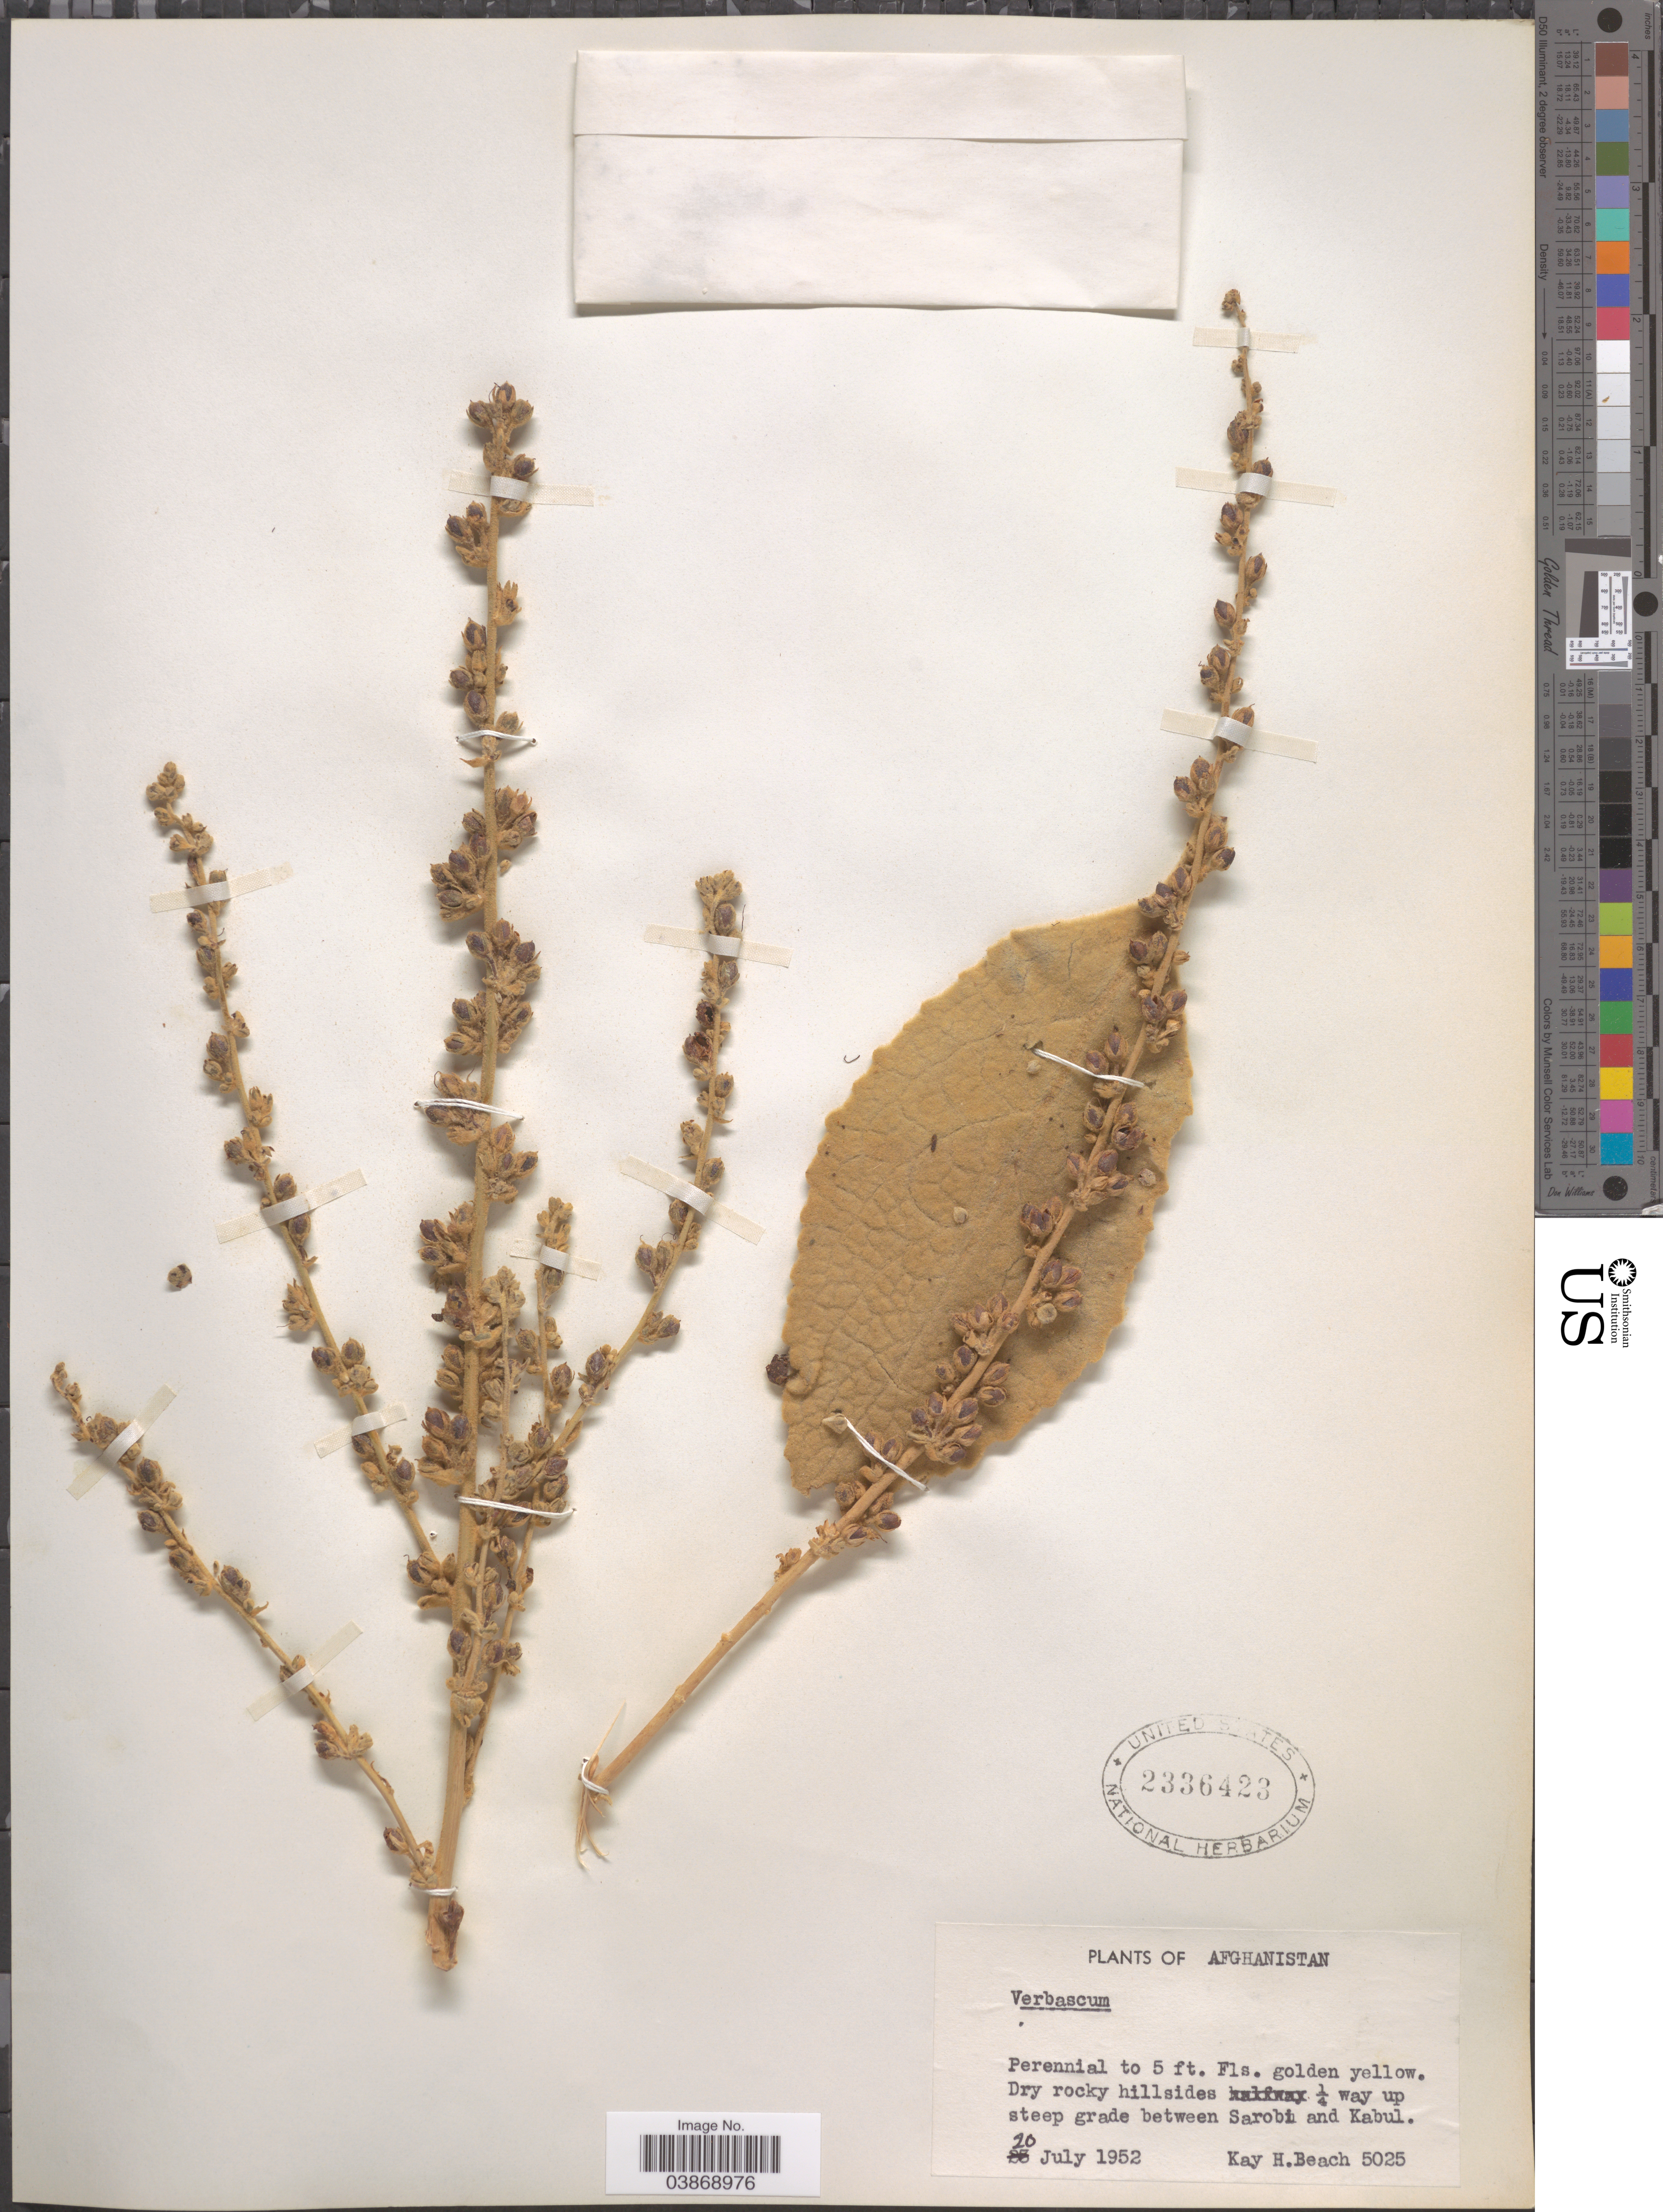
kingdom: Plantae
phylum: Tracheophyta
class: Magnoliopsida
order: Lamiales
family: Scrophulariaceae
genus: Verbascum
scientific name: Verbascum sp.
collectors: K. H. Beach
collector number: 5025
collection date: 1952-07-20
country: Afghanistan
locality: Dry rocky hillsides ¼ way up steep grade between Sarobi and Kabul.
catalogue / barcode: US 2336423